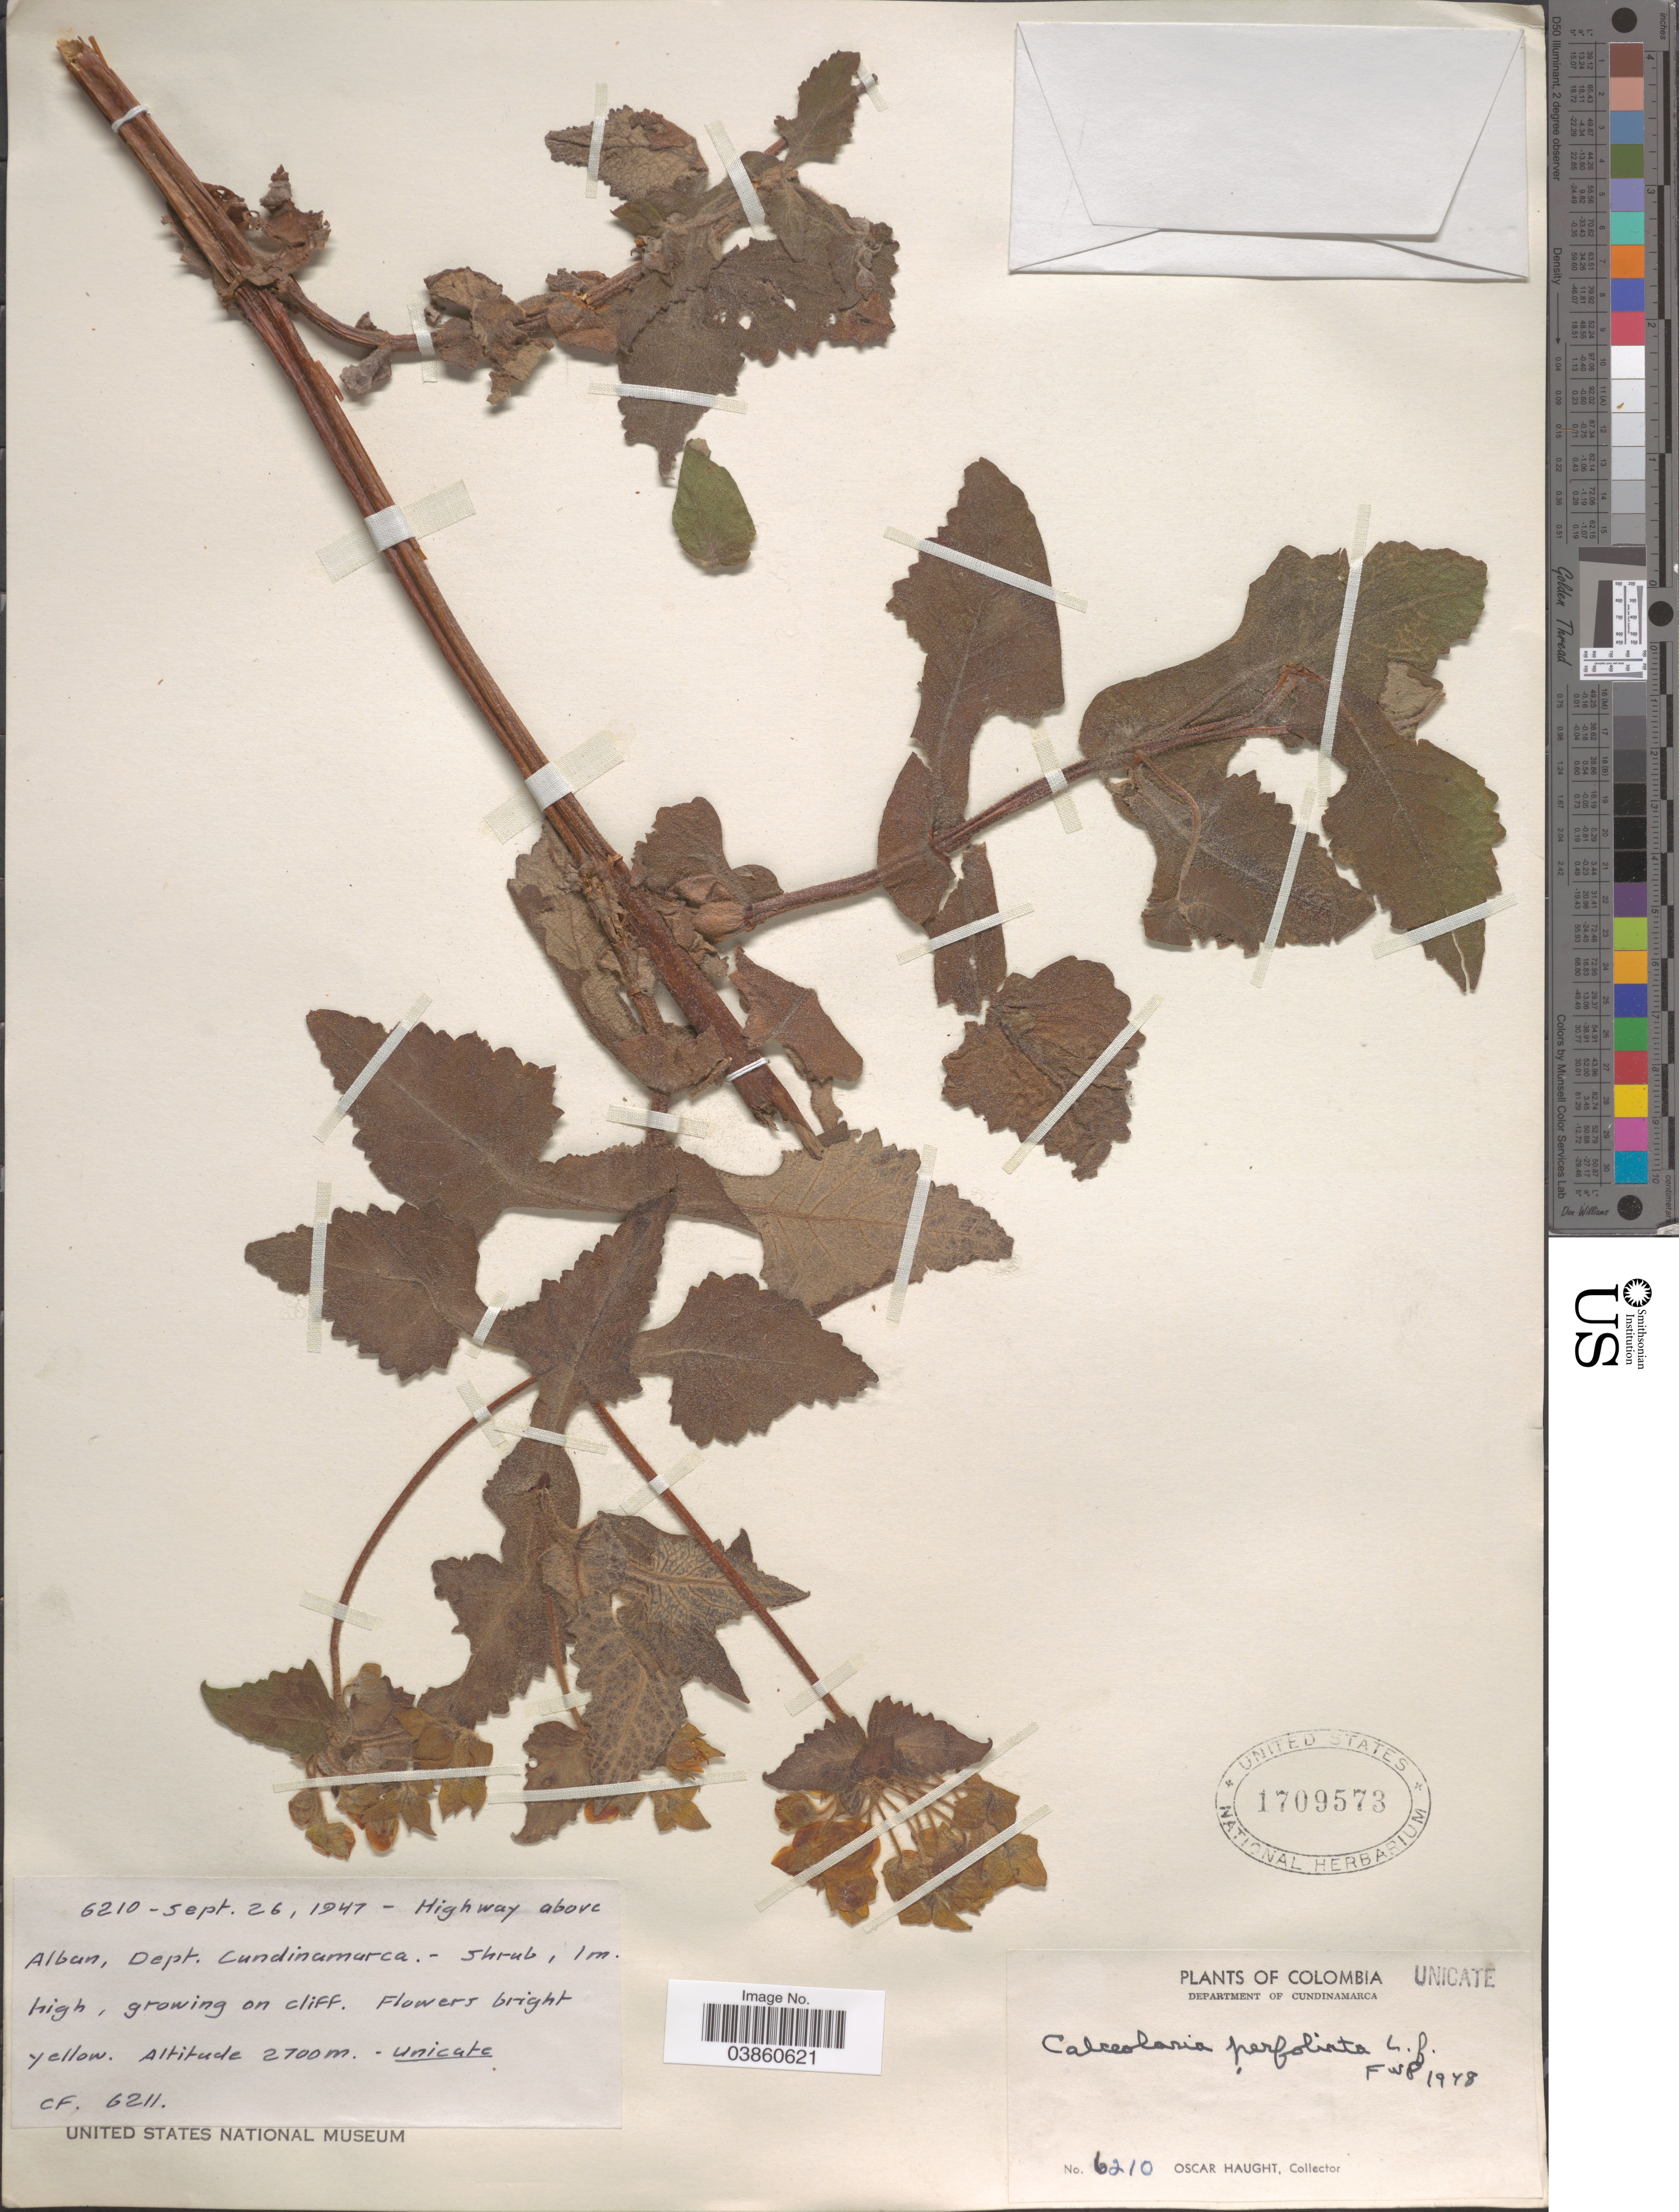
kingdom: Plantae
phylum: Tracheophyta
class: Magnoliopsida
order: Lamiales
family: Calceolariaceae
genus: Calceolaria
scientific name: Calceolaria perfoliata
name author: L. f.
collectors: O. L. Haught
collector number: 6210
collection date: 1947-09-26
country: Colombia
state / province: Cundinamarca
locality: Highway above Albun, Dept. Cundinamarca.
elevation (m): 2700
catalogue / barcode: US 1709573